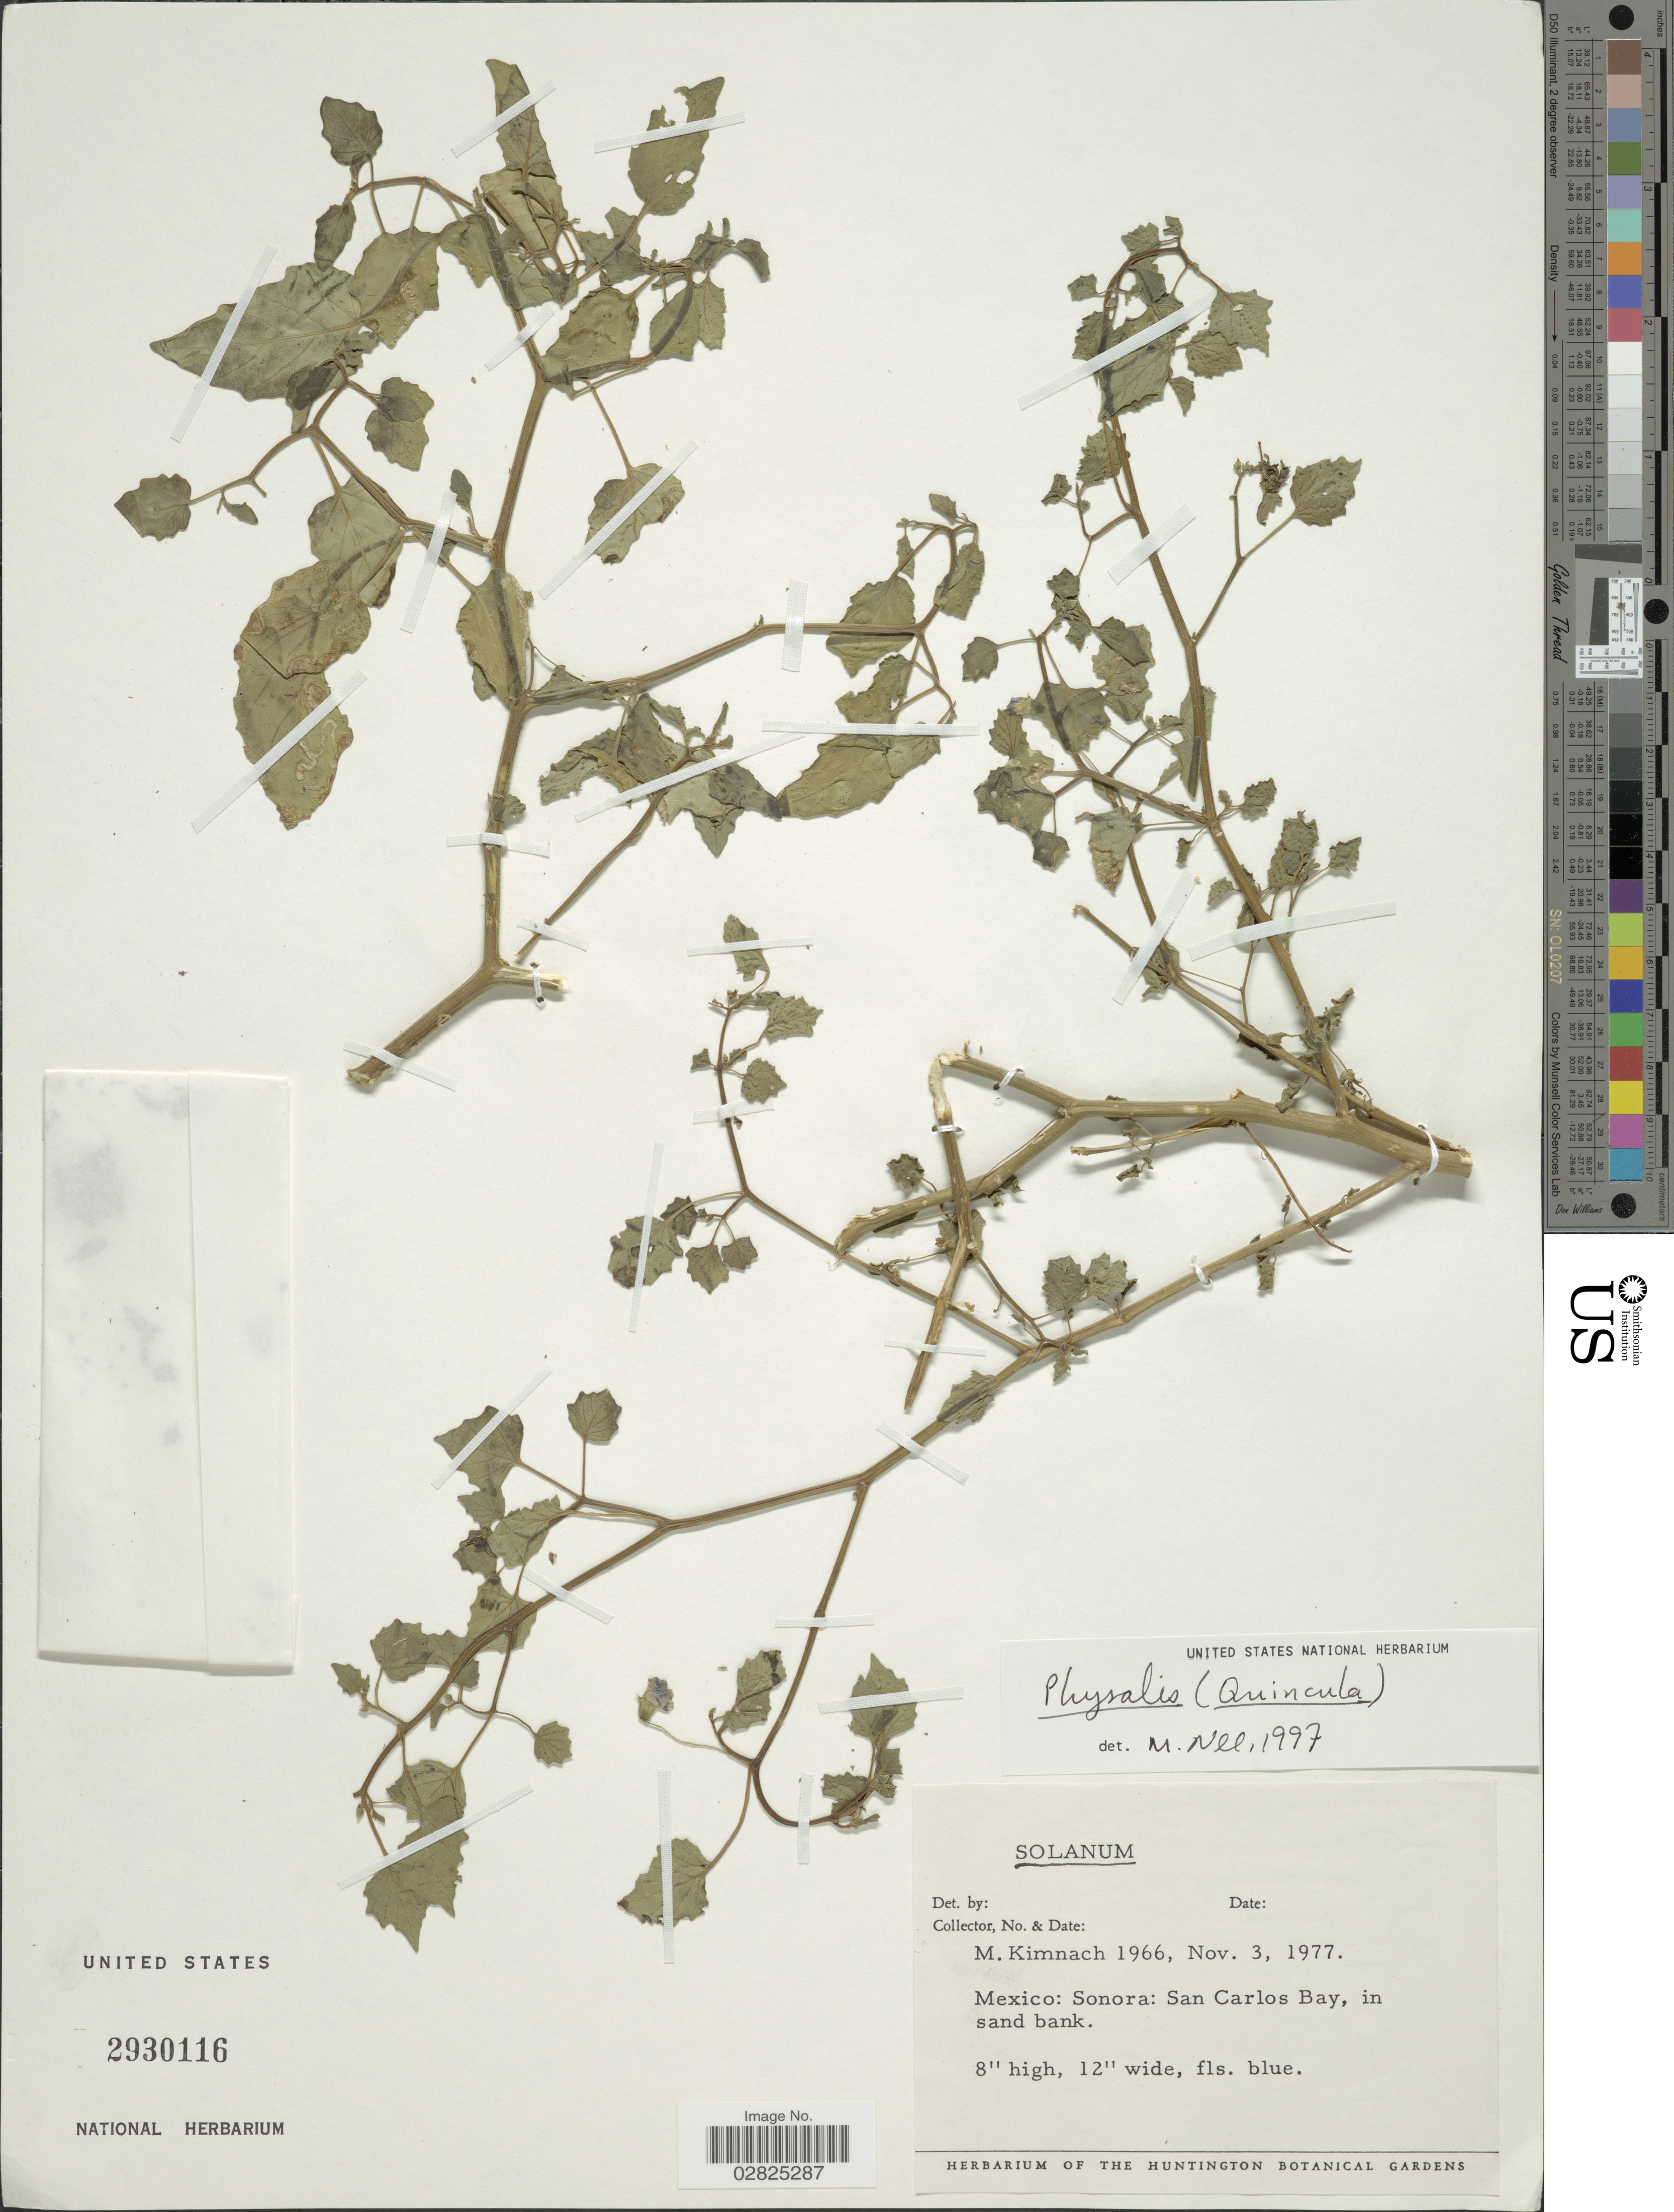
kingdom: Plantae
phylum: Tracheophyta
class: Magnoliopsida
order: Solanales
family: Solanaceae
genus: Physalis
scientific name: Physalis sp.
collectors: M. W. Kimnach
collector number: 1966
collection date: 1977-11-03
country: Mexico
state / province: Sonora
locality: San Carlos Bay.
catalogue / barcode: US 2930116